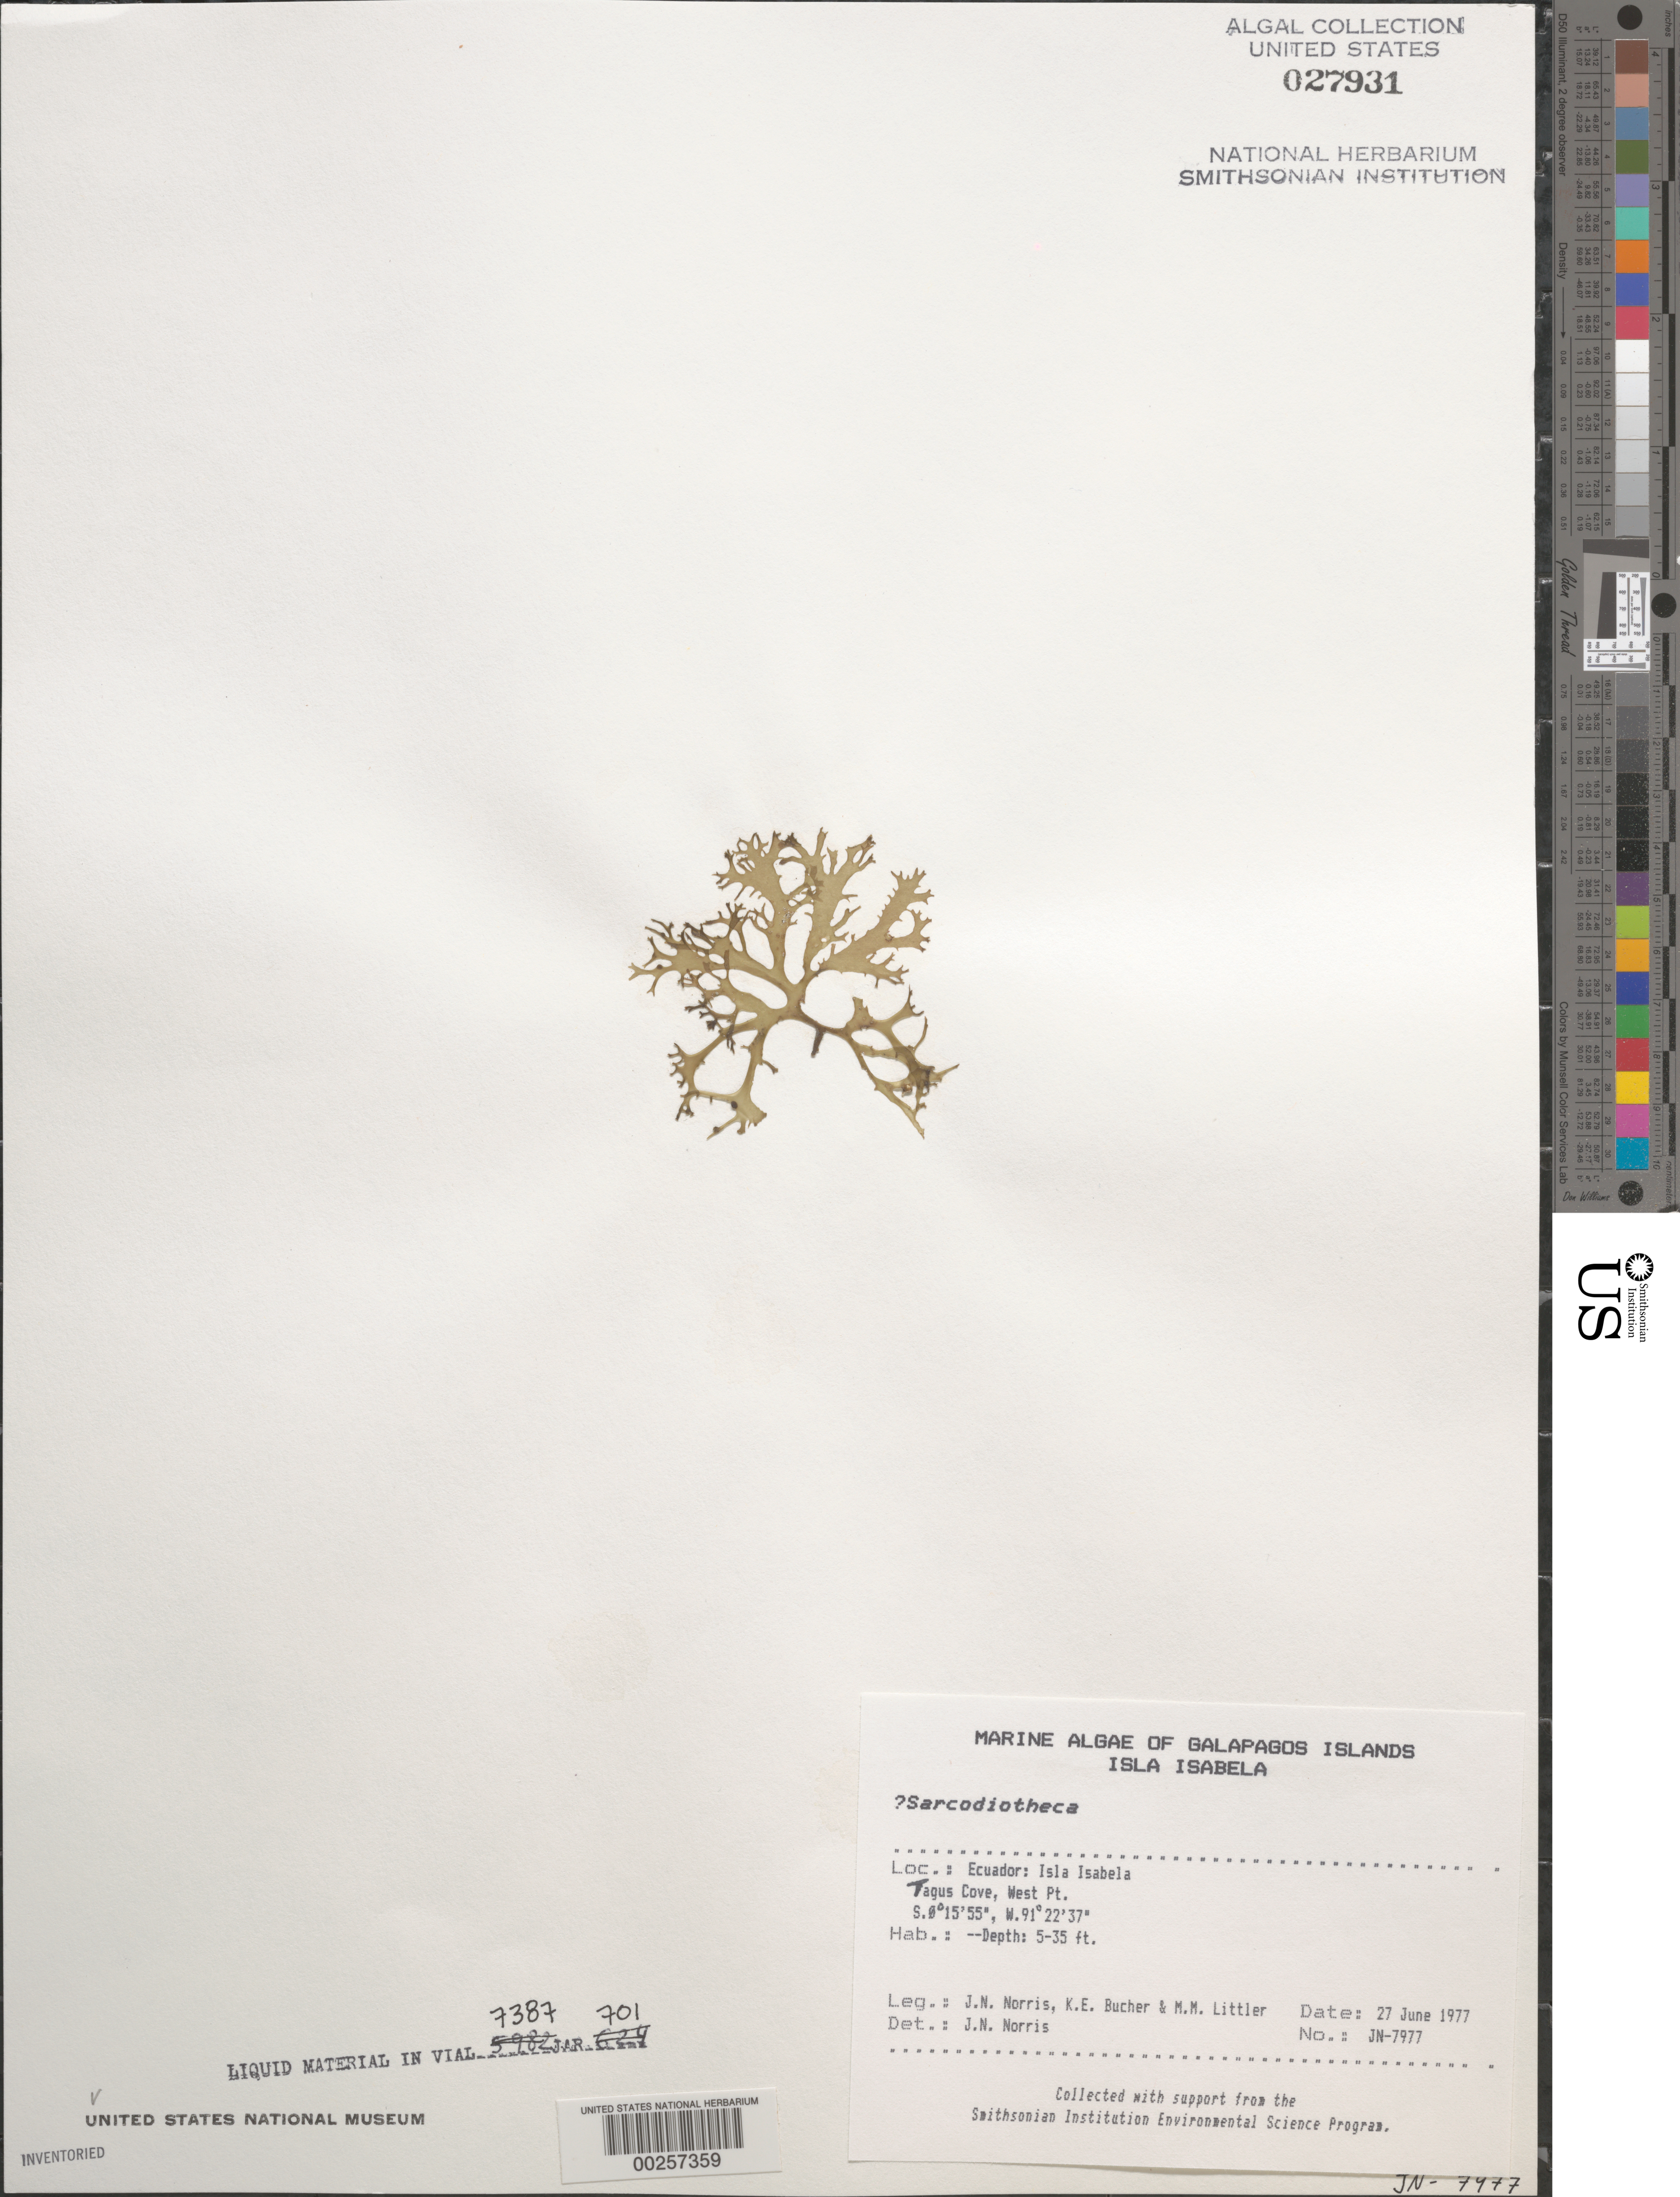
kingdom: Plantae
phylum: Rhodophyta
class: Florideophyceae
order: Gigartinales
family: Solieriaceae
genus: Sarcodiotheca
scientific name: Sarcodiotheca sp.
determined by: Norris, James N.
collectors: J. N. Norris, K. E. Bucher & M. M. Littler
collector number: JN-7977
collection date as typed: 27 Jun 1977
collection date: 1977-06-27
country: Ecuador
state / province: Colón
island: Isabela [Albemarle]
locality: Tagus Cove, West Point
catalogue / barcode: US 27931